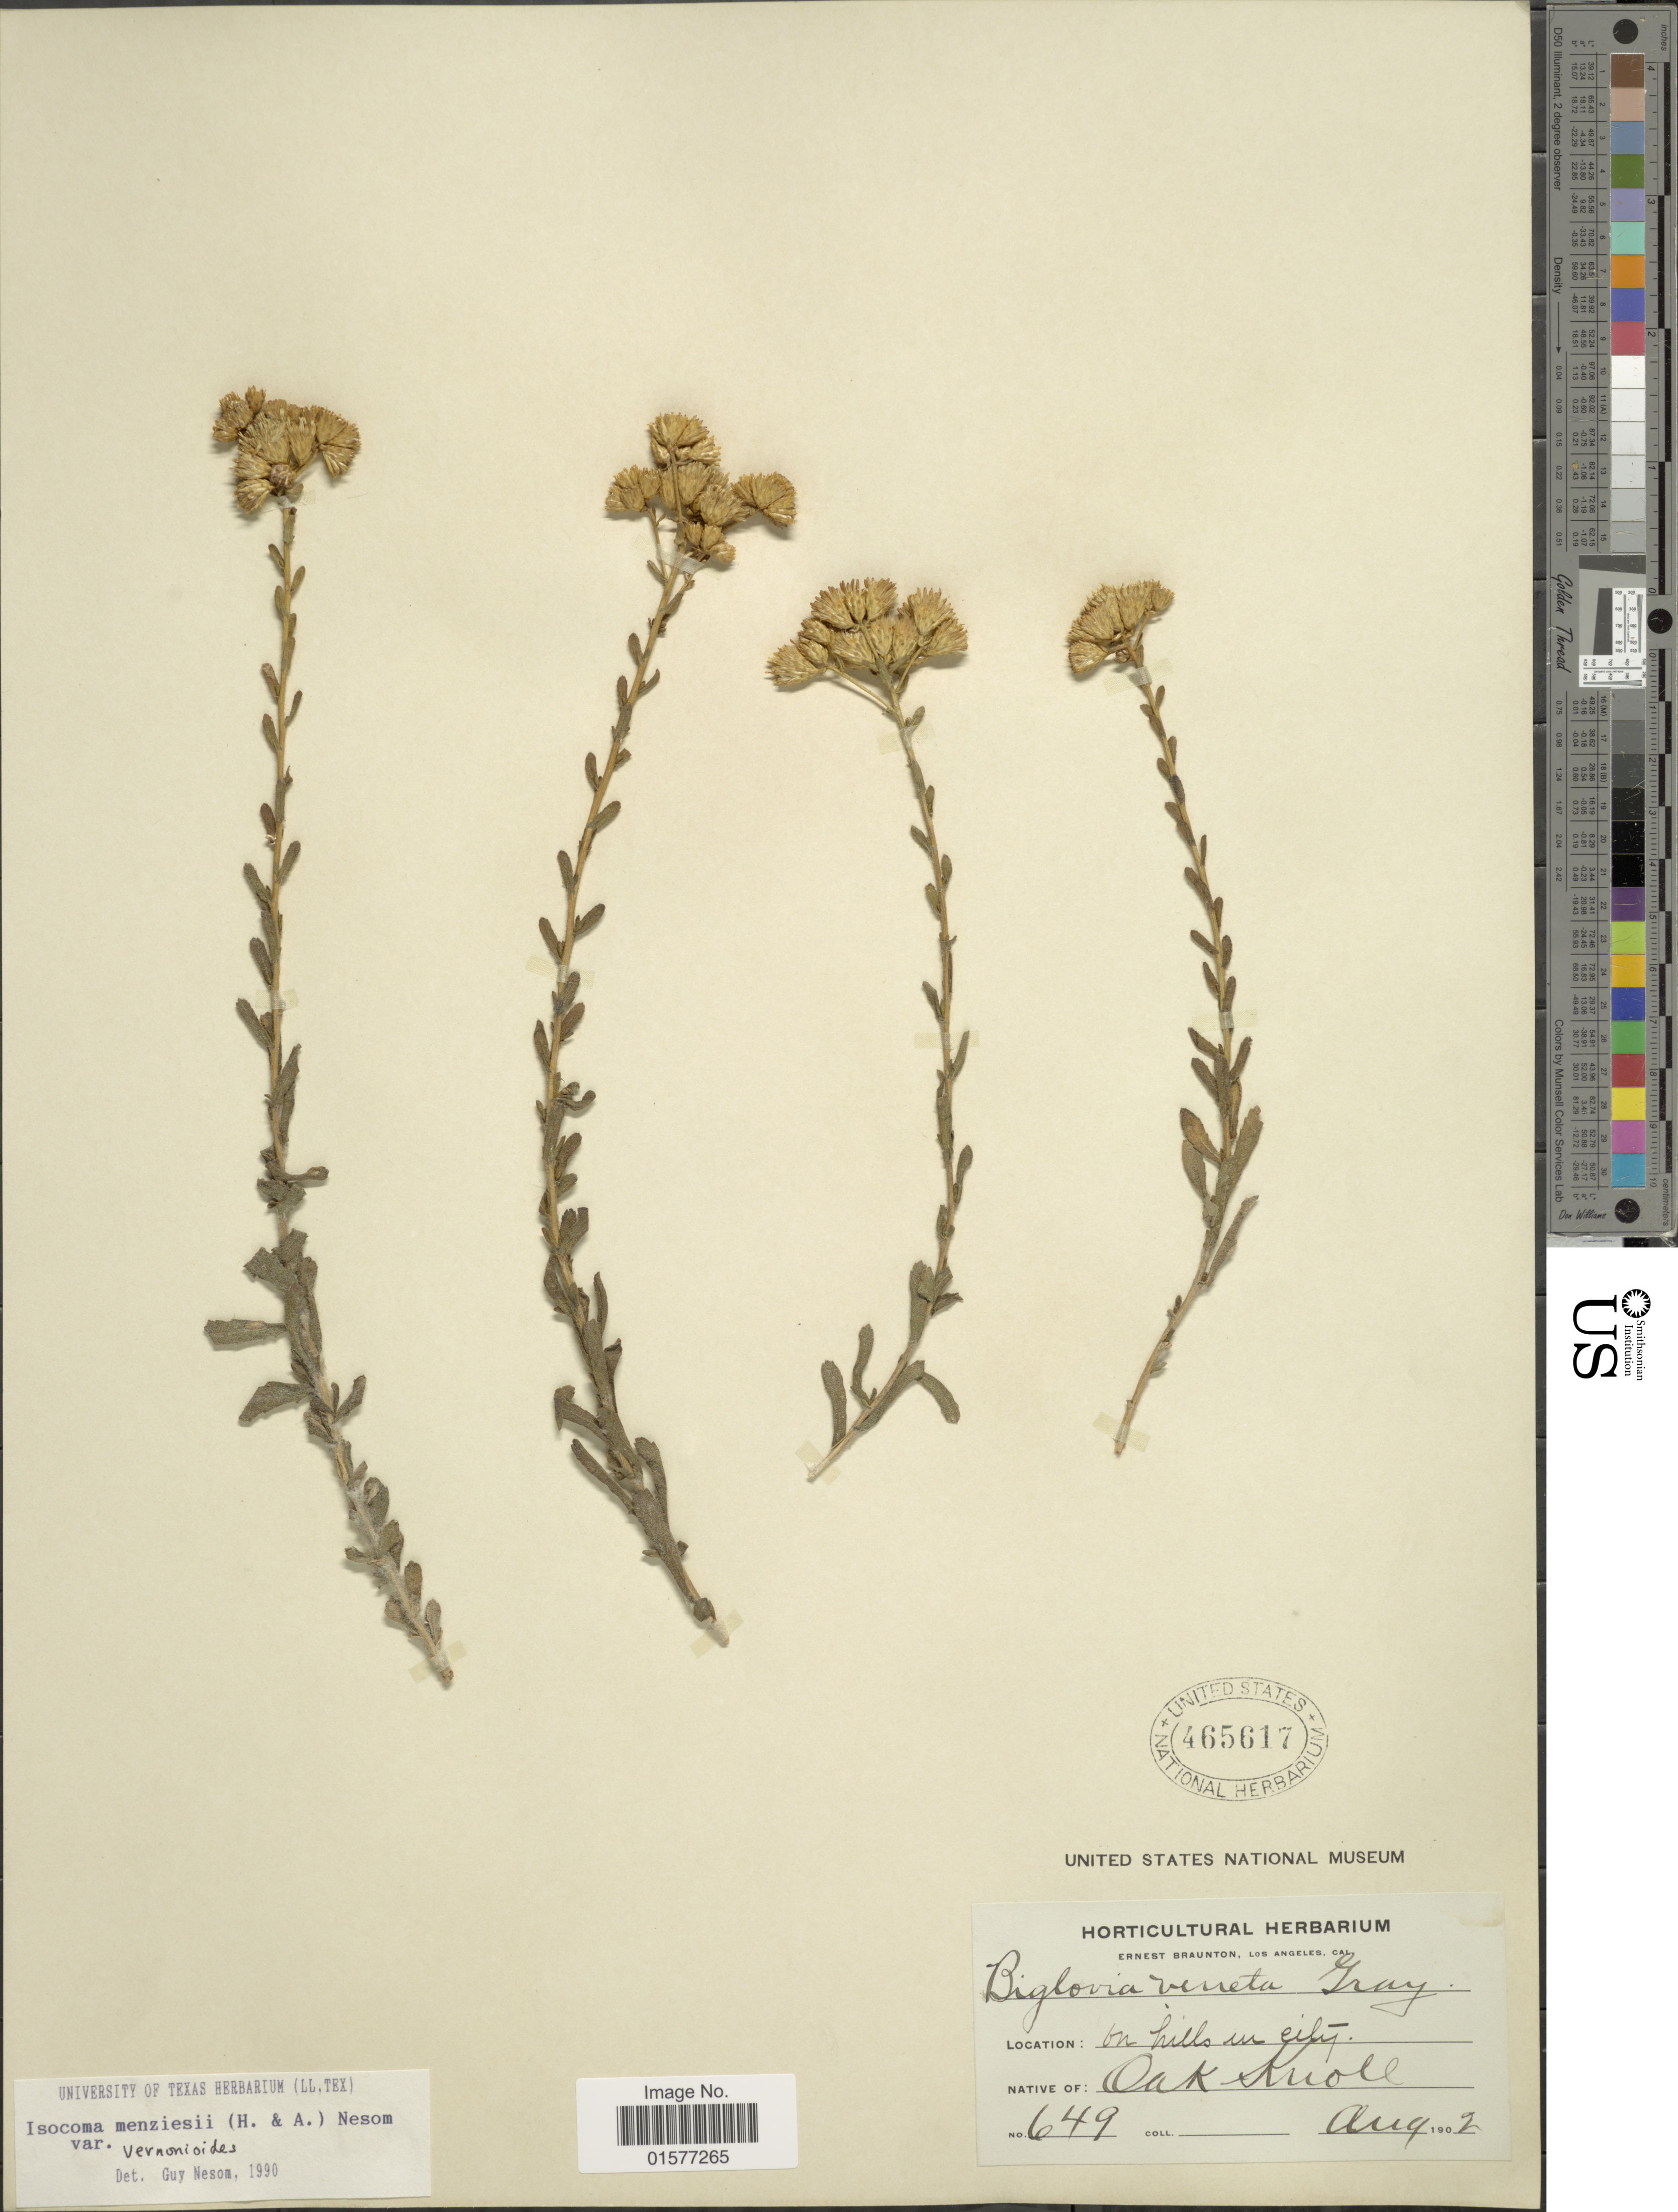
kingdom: Plantae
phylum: Tracheophyta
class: Magnoliopsida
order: Asterales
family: Asteraceae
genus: Isocoma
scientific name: Isocoma menziesii var. vernonioides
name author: (Nutt.) G.L. Nesom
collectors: E. Braunton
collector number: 649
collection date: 1902-08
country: United States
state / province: California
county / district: Los Angeles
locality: Los Angeles, On hills in eity, Oak Knoll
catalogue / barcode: US 465617